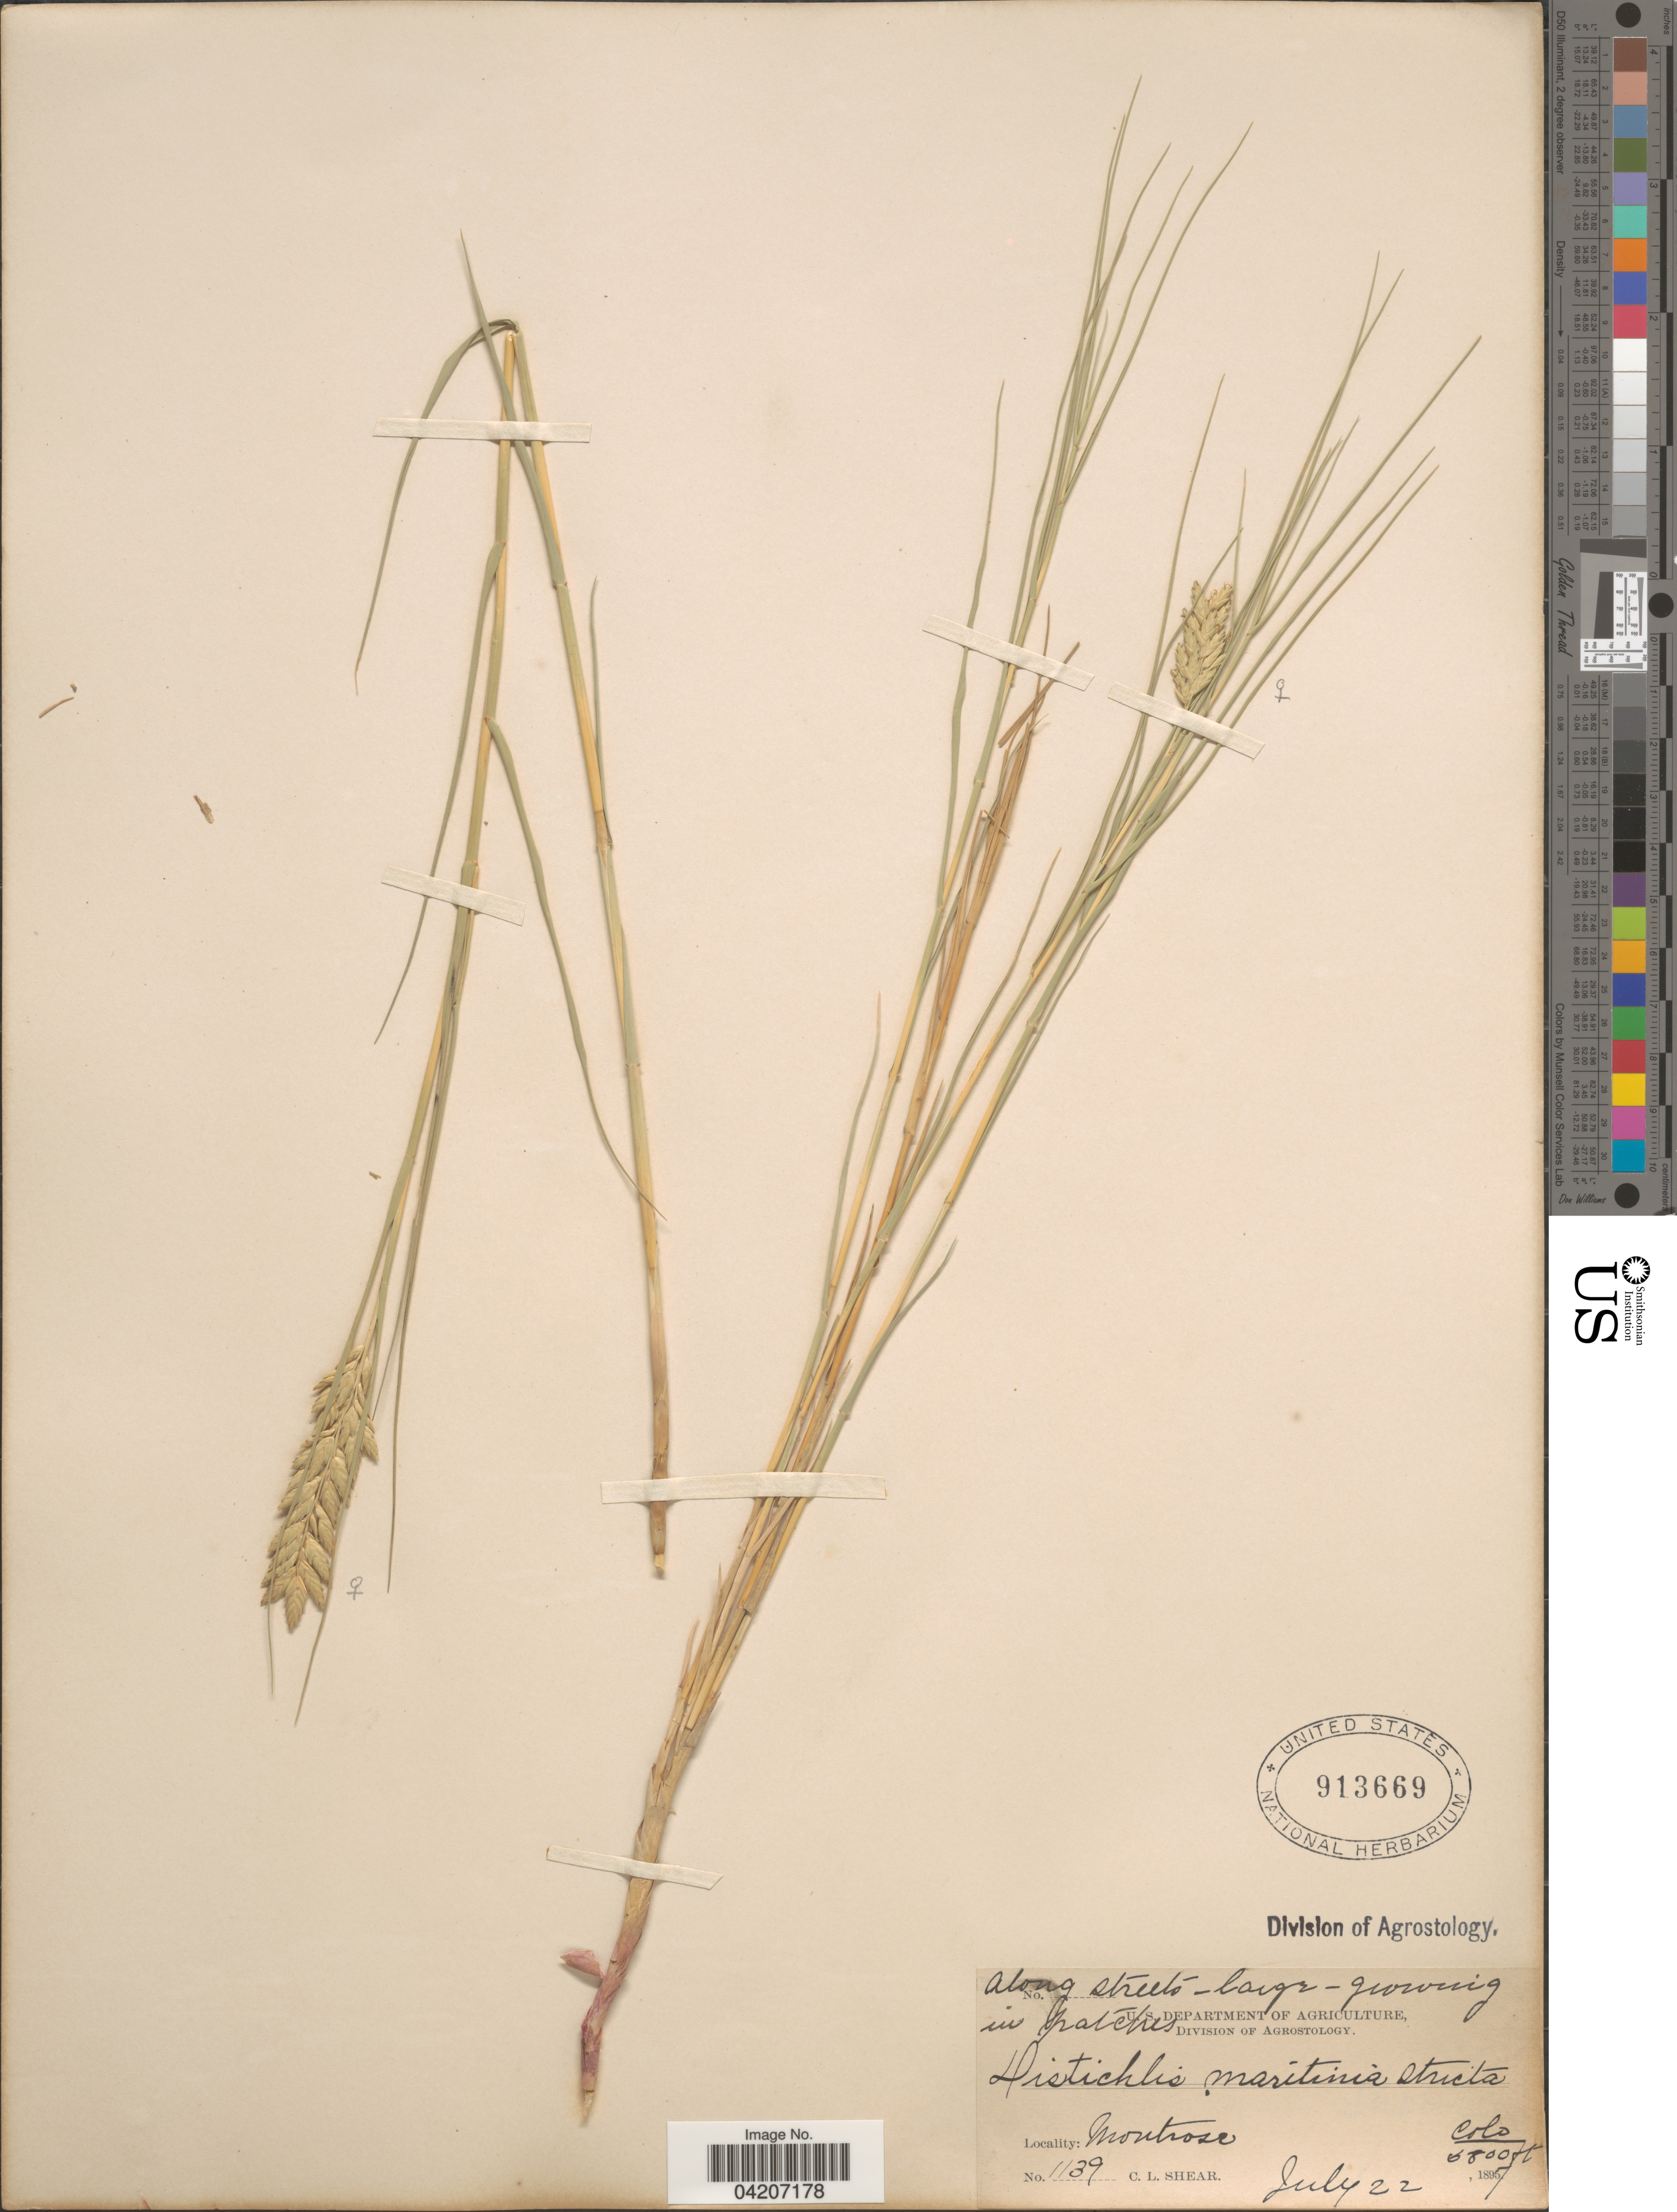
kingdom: Plantae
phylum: Tracheophyta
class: Liliopsida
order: Poales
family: Poaceae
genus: Distichlis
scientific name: Distichlis spicata subsp. stricta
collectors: C. L. Shear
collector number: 1139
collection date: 1897-07-22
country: United States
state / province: Colorado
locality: Along streets. Montrose.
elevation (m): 1768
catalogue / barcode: US 913669